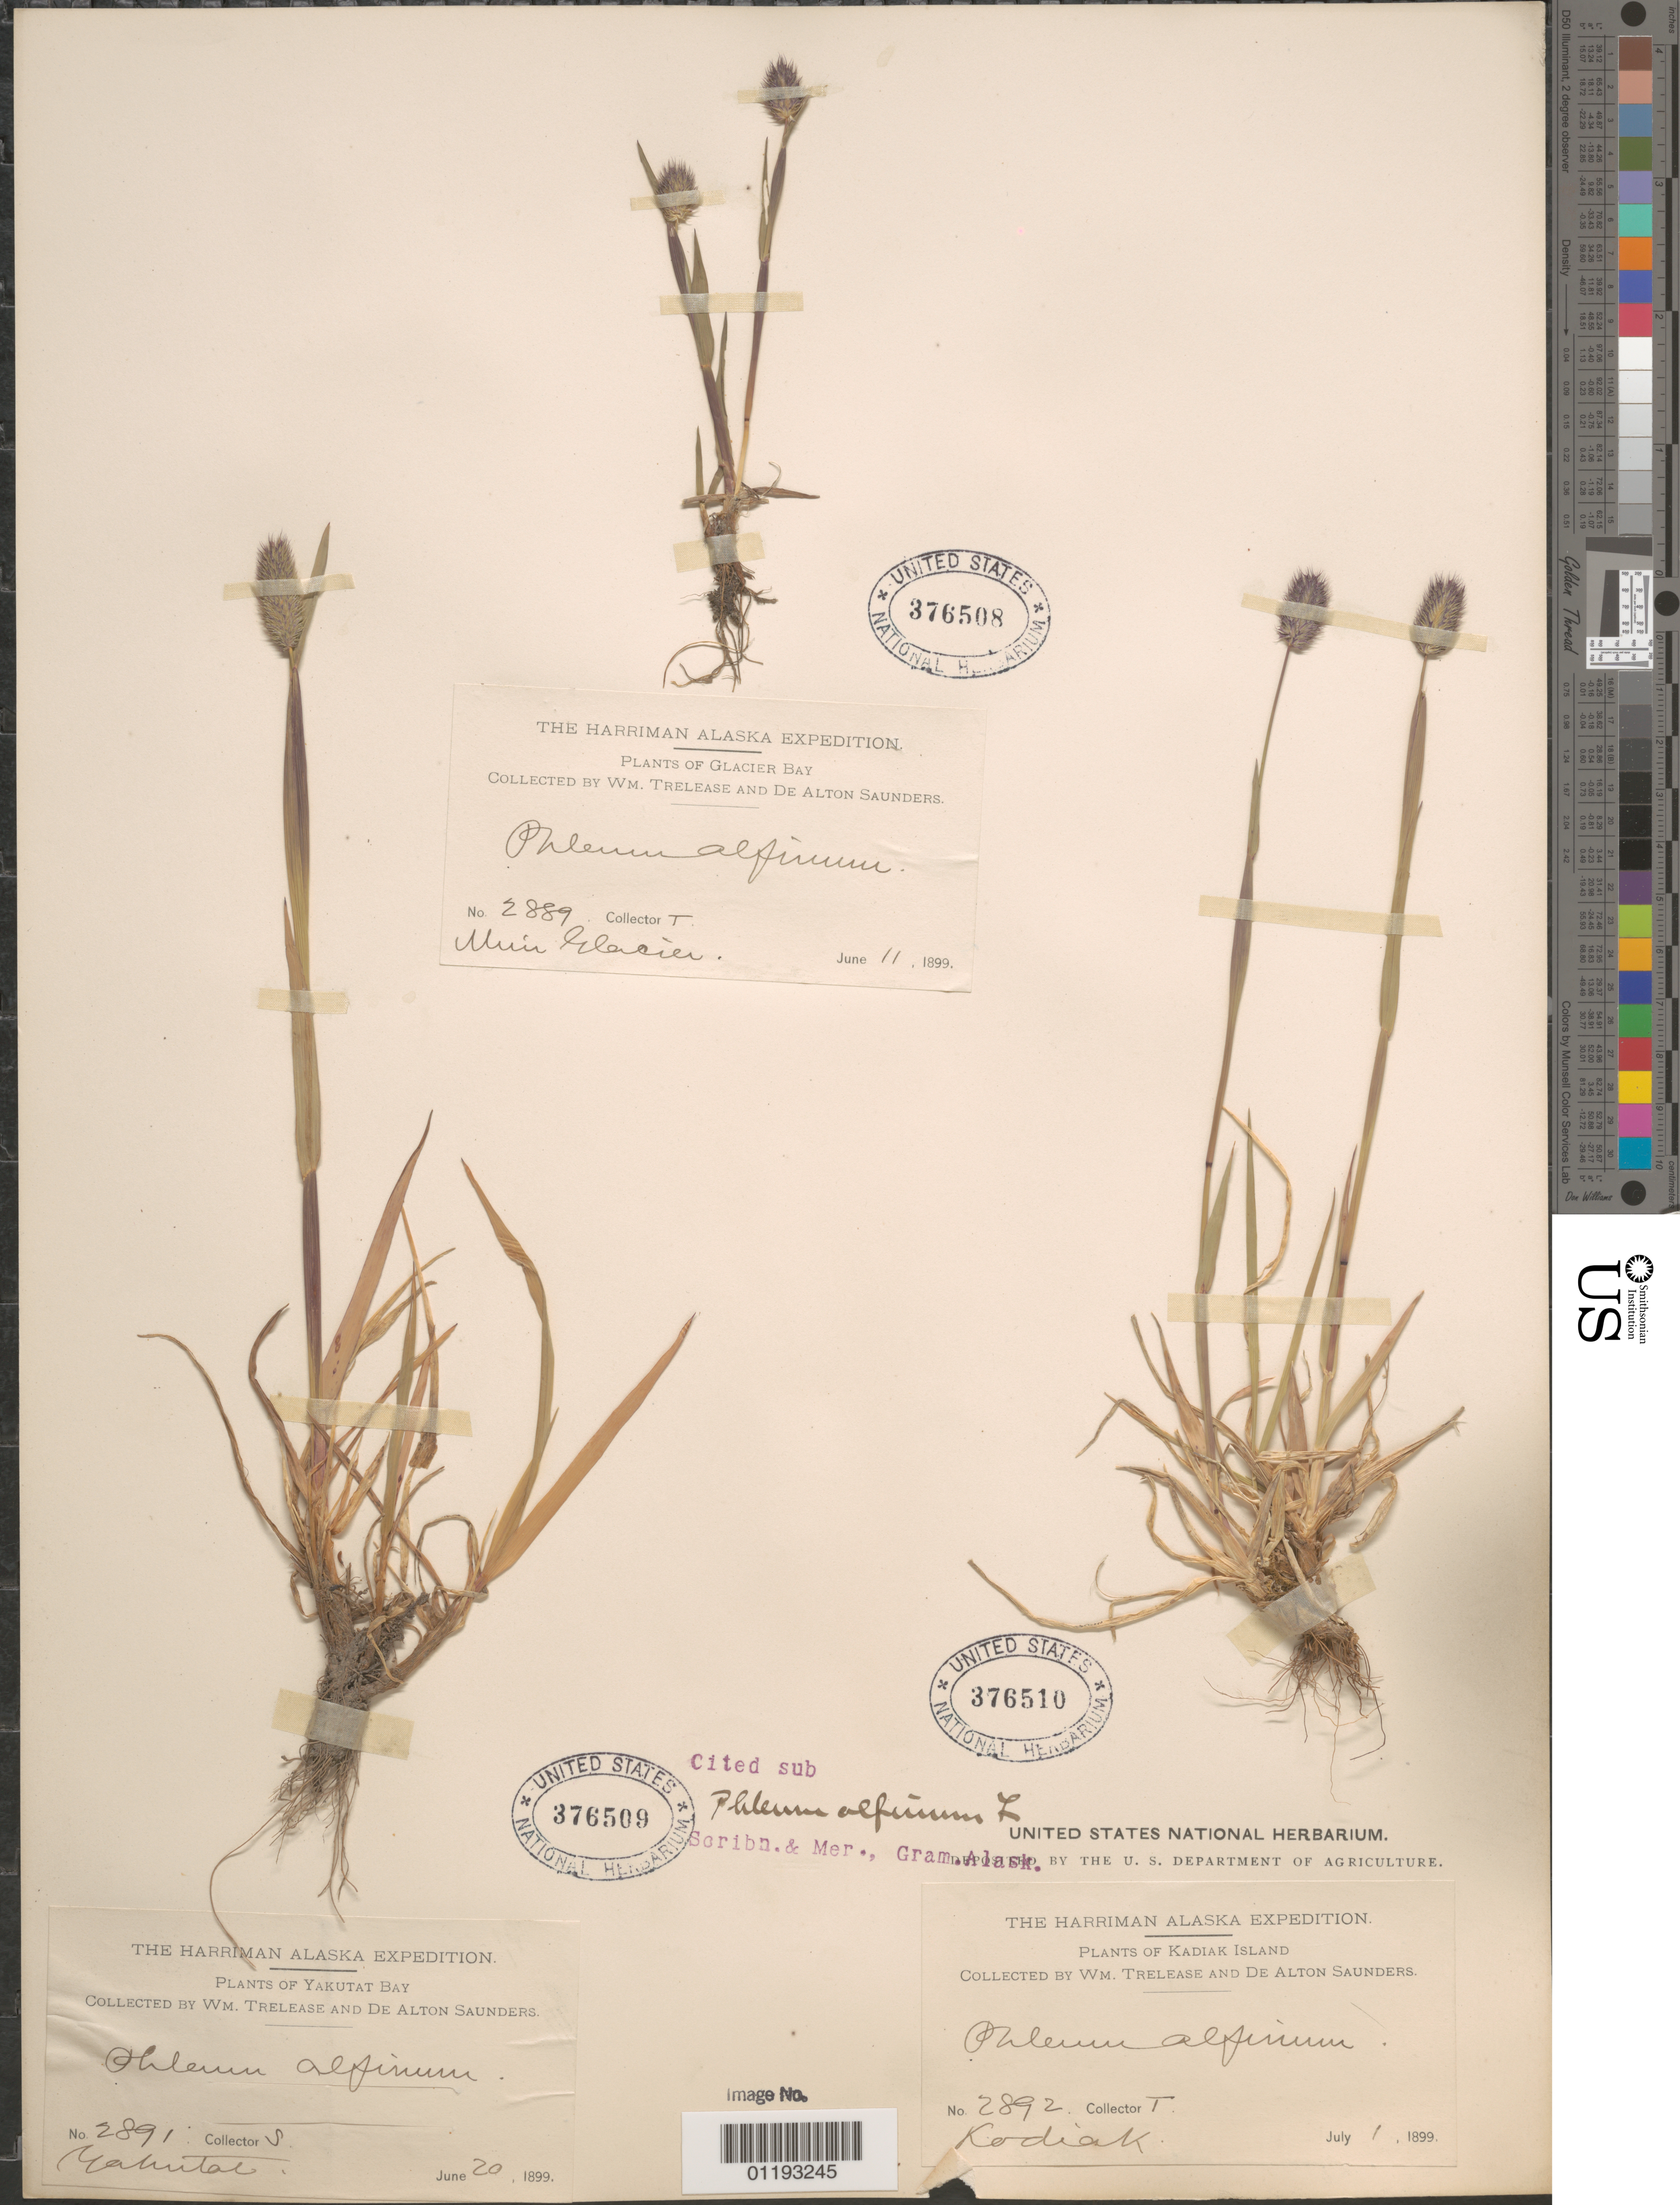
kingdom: Plantae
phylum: Tracheophyta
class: Liliopsida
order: Poales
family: Poaceae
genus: Phleum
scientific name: Phleum alpinum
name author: L.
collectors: W. Trelease & D. Saunders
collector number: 2892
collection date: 1899-07-01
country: United States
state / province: Alaska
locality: Kodiak Island.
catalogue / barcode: US 376510-3